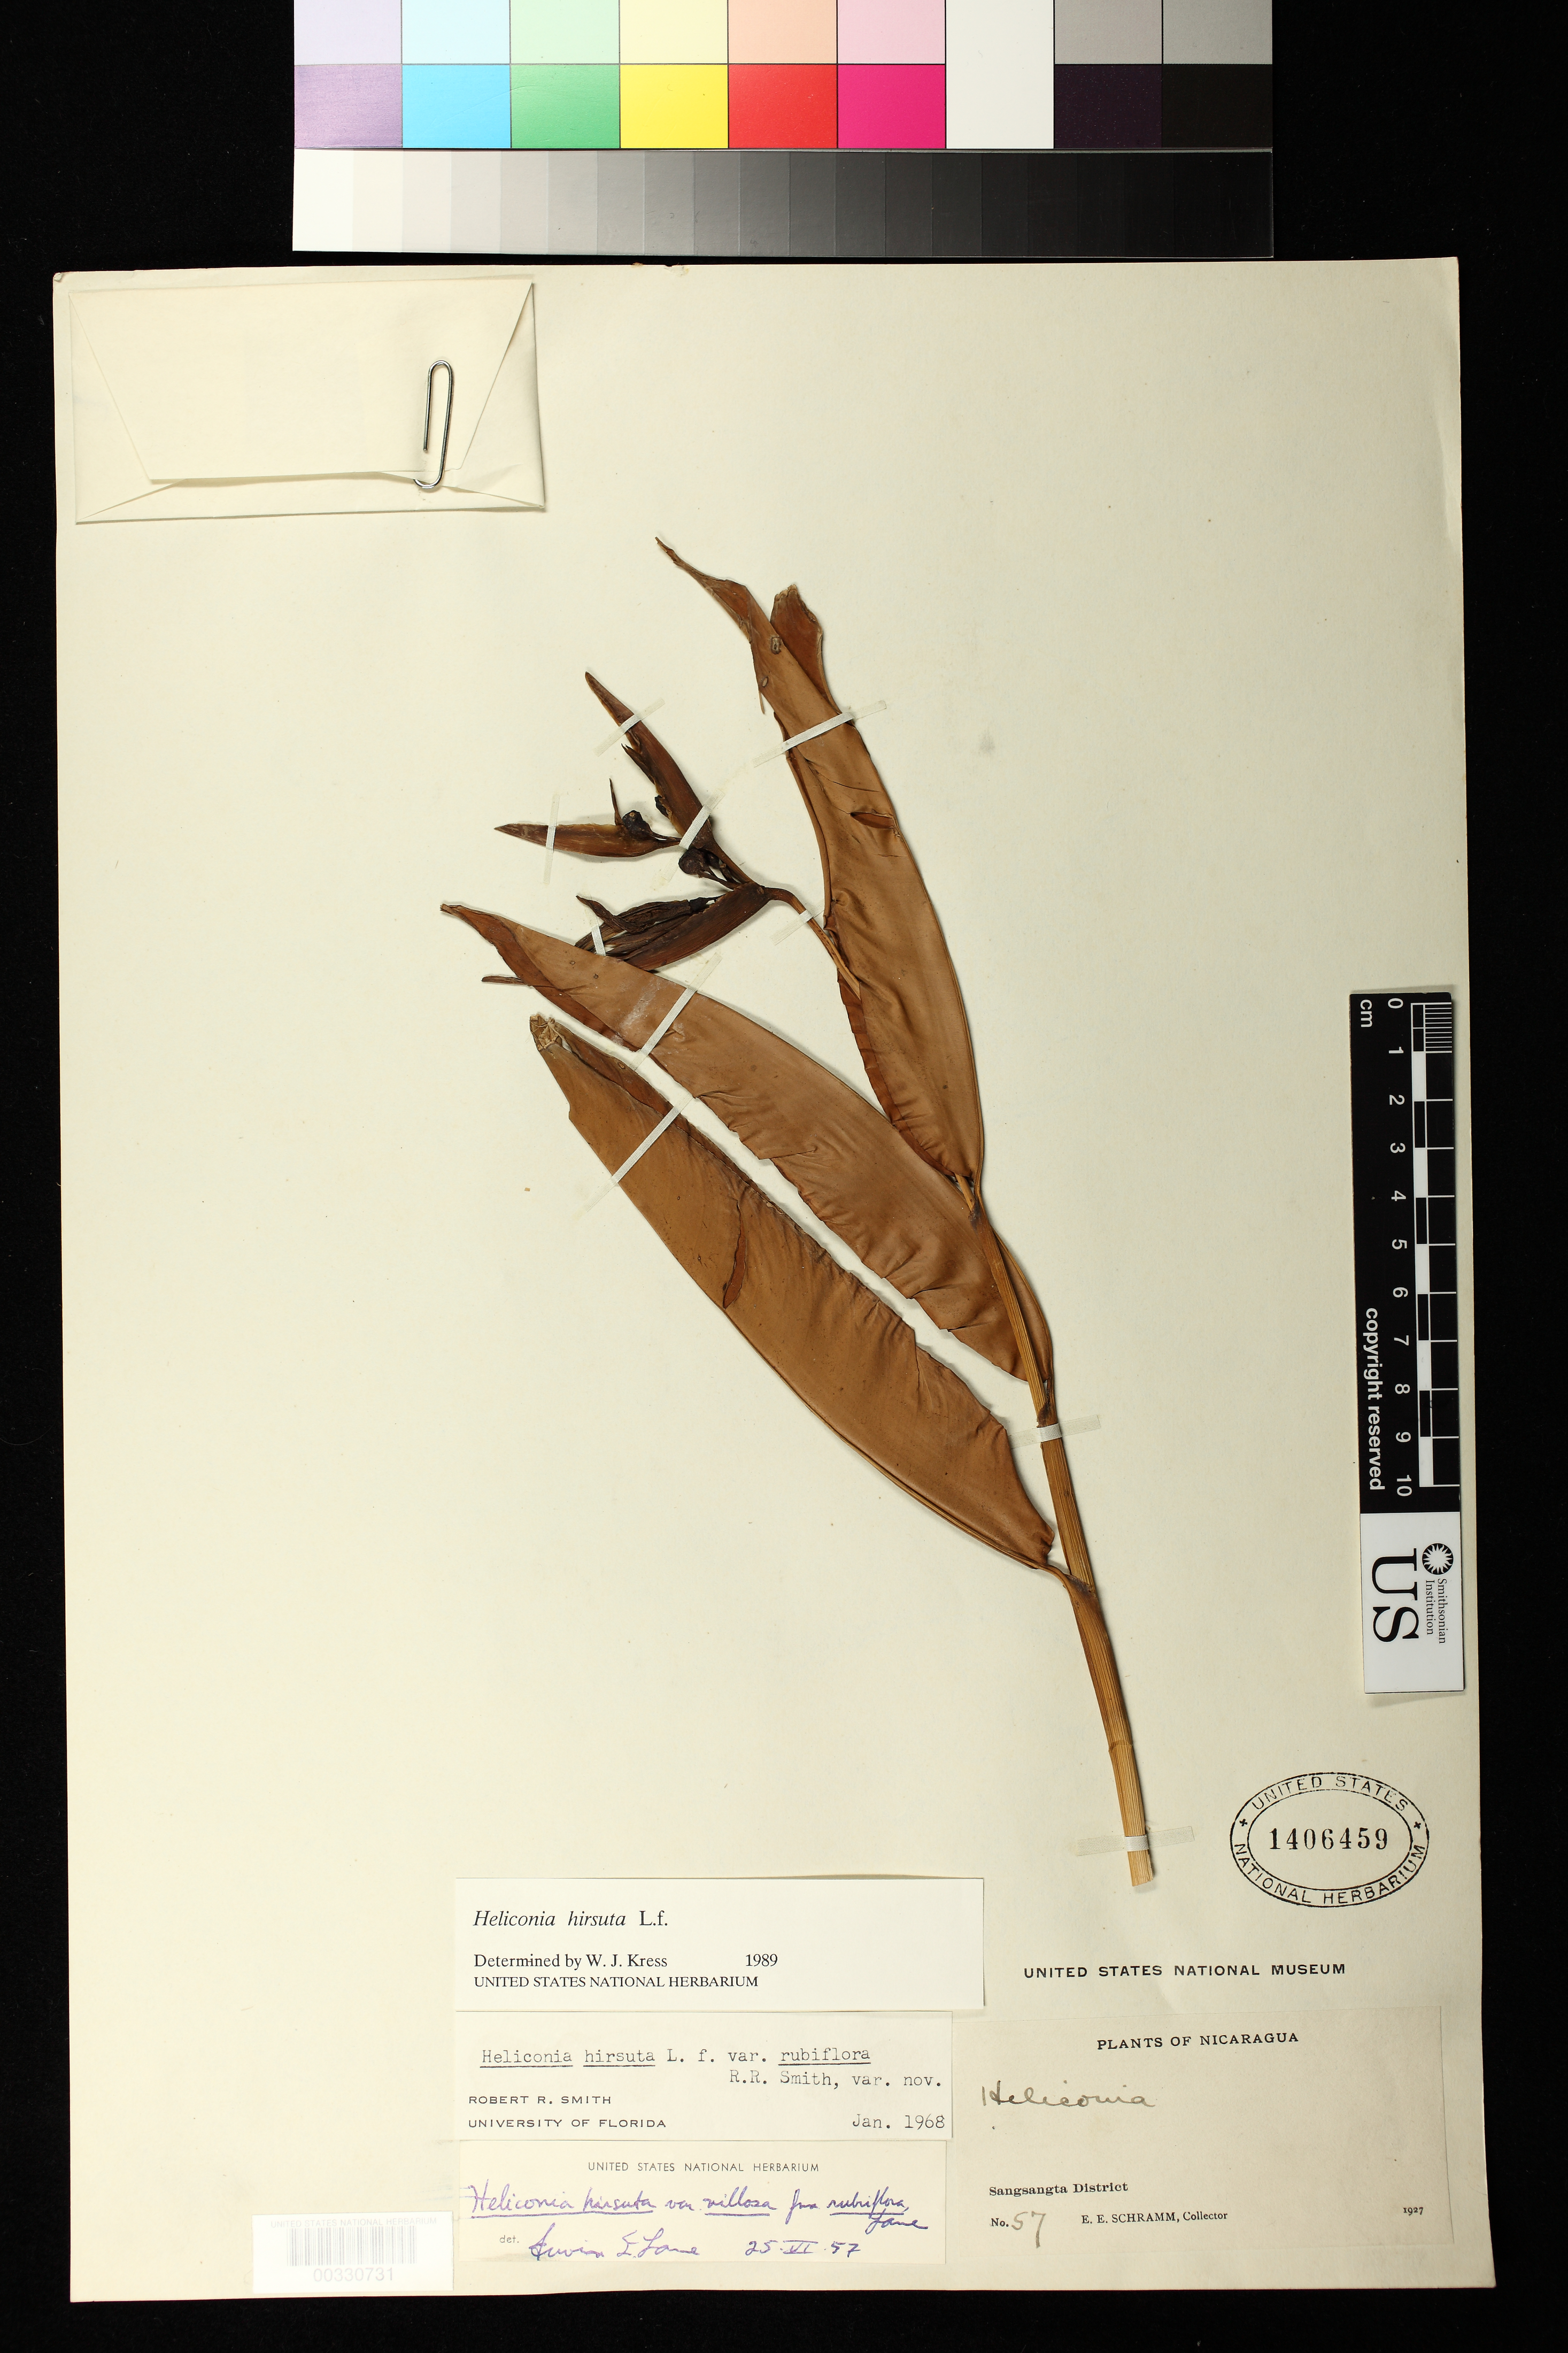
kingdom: Plantae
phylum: Tracheophyta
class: Liliopsida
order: Zingiberales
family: Heliconiaceae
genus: Heliconia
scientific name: Heliconia hirsuta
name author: L. f.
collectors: F. E. Schramm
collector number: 57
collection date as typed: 1927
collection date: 1927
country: Nicaragua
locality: Sangsangta district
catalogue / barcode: US 1406459